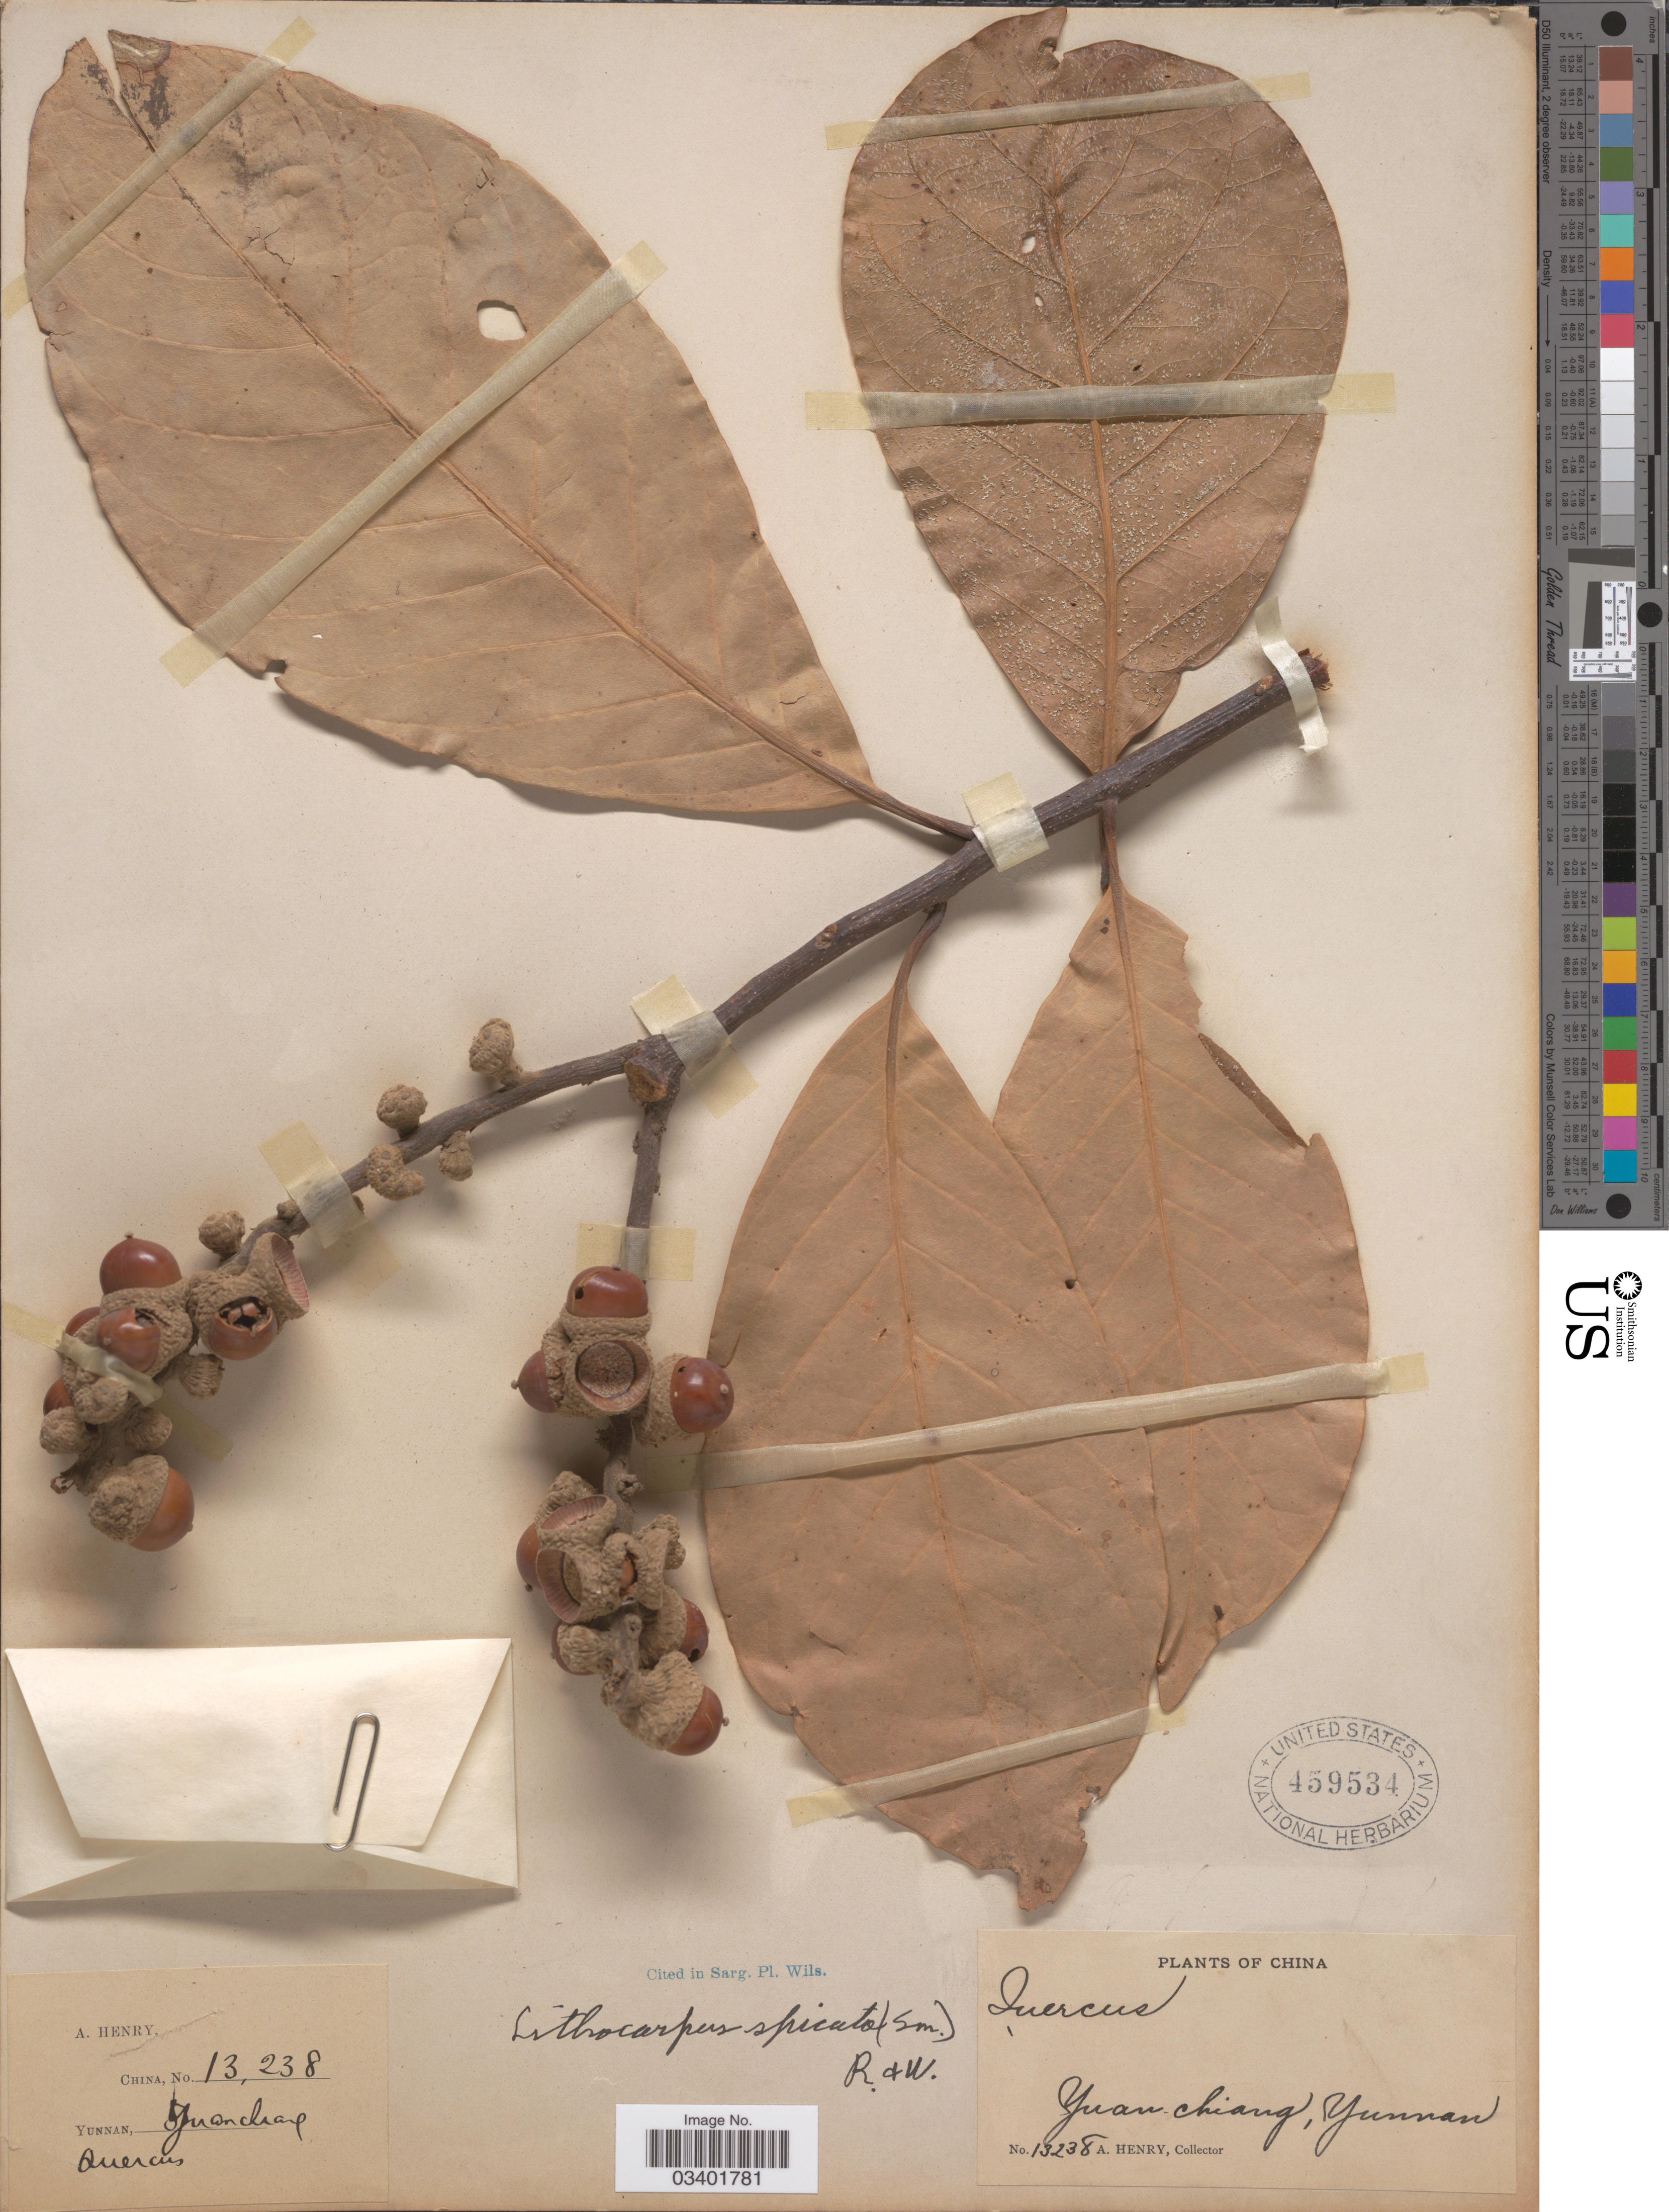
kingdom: Plantae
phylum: Tracheophyta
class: Magnoliopsida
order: Fagales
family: Fagaceae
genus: Lithocarpus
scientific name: Lithocarpus elegans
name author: (Blume) Hatus. ex Soepadmo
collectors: A. Henry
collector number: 13238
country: China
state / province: Yunnan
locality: Yuan-chiang.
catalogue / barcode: US 459534